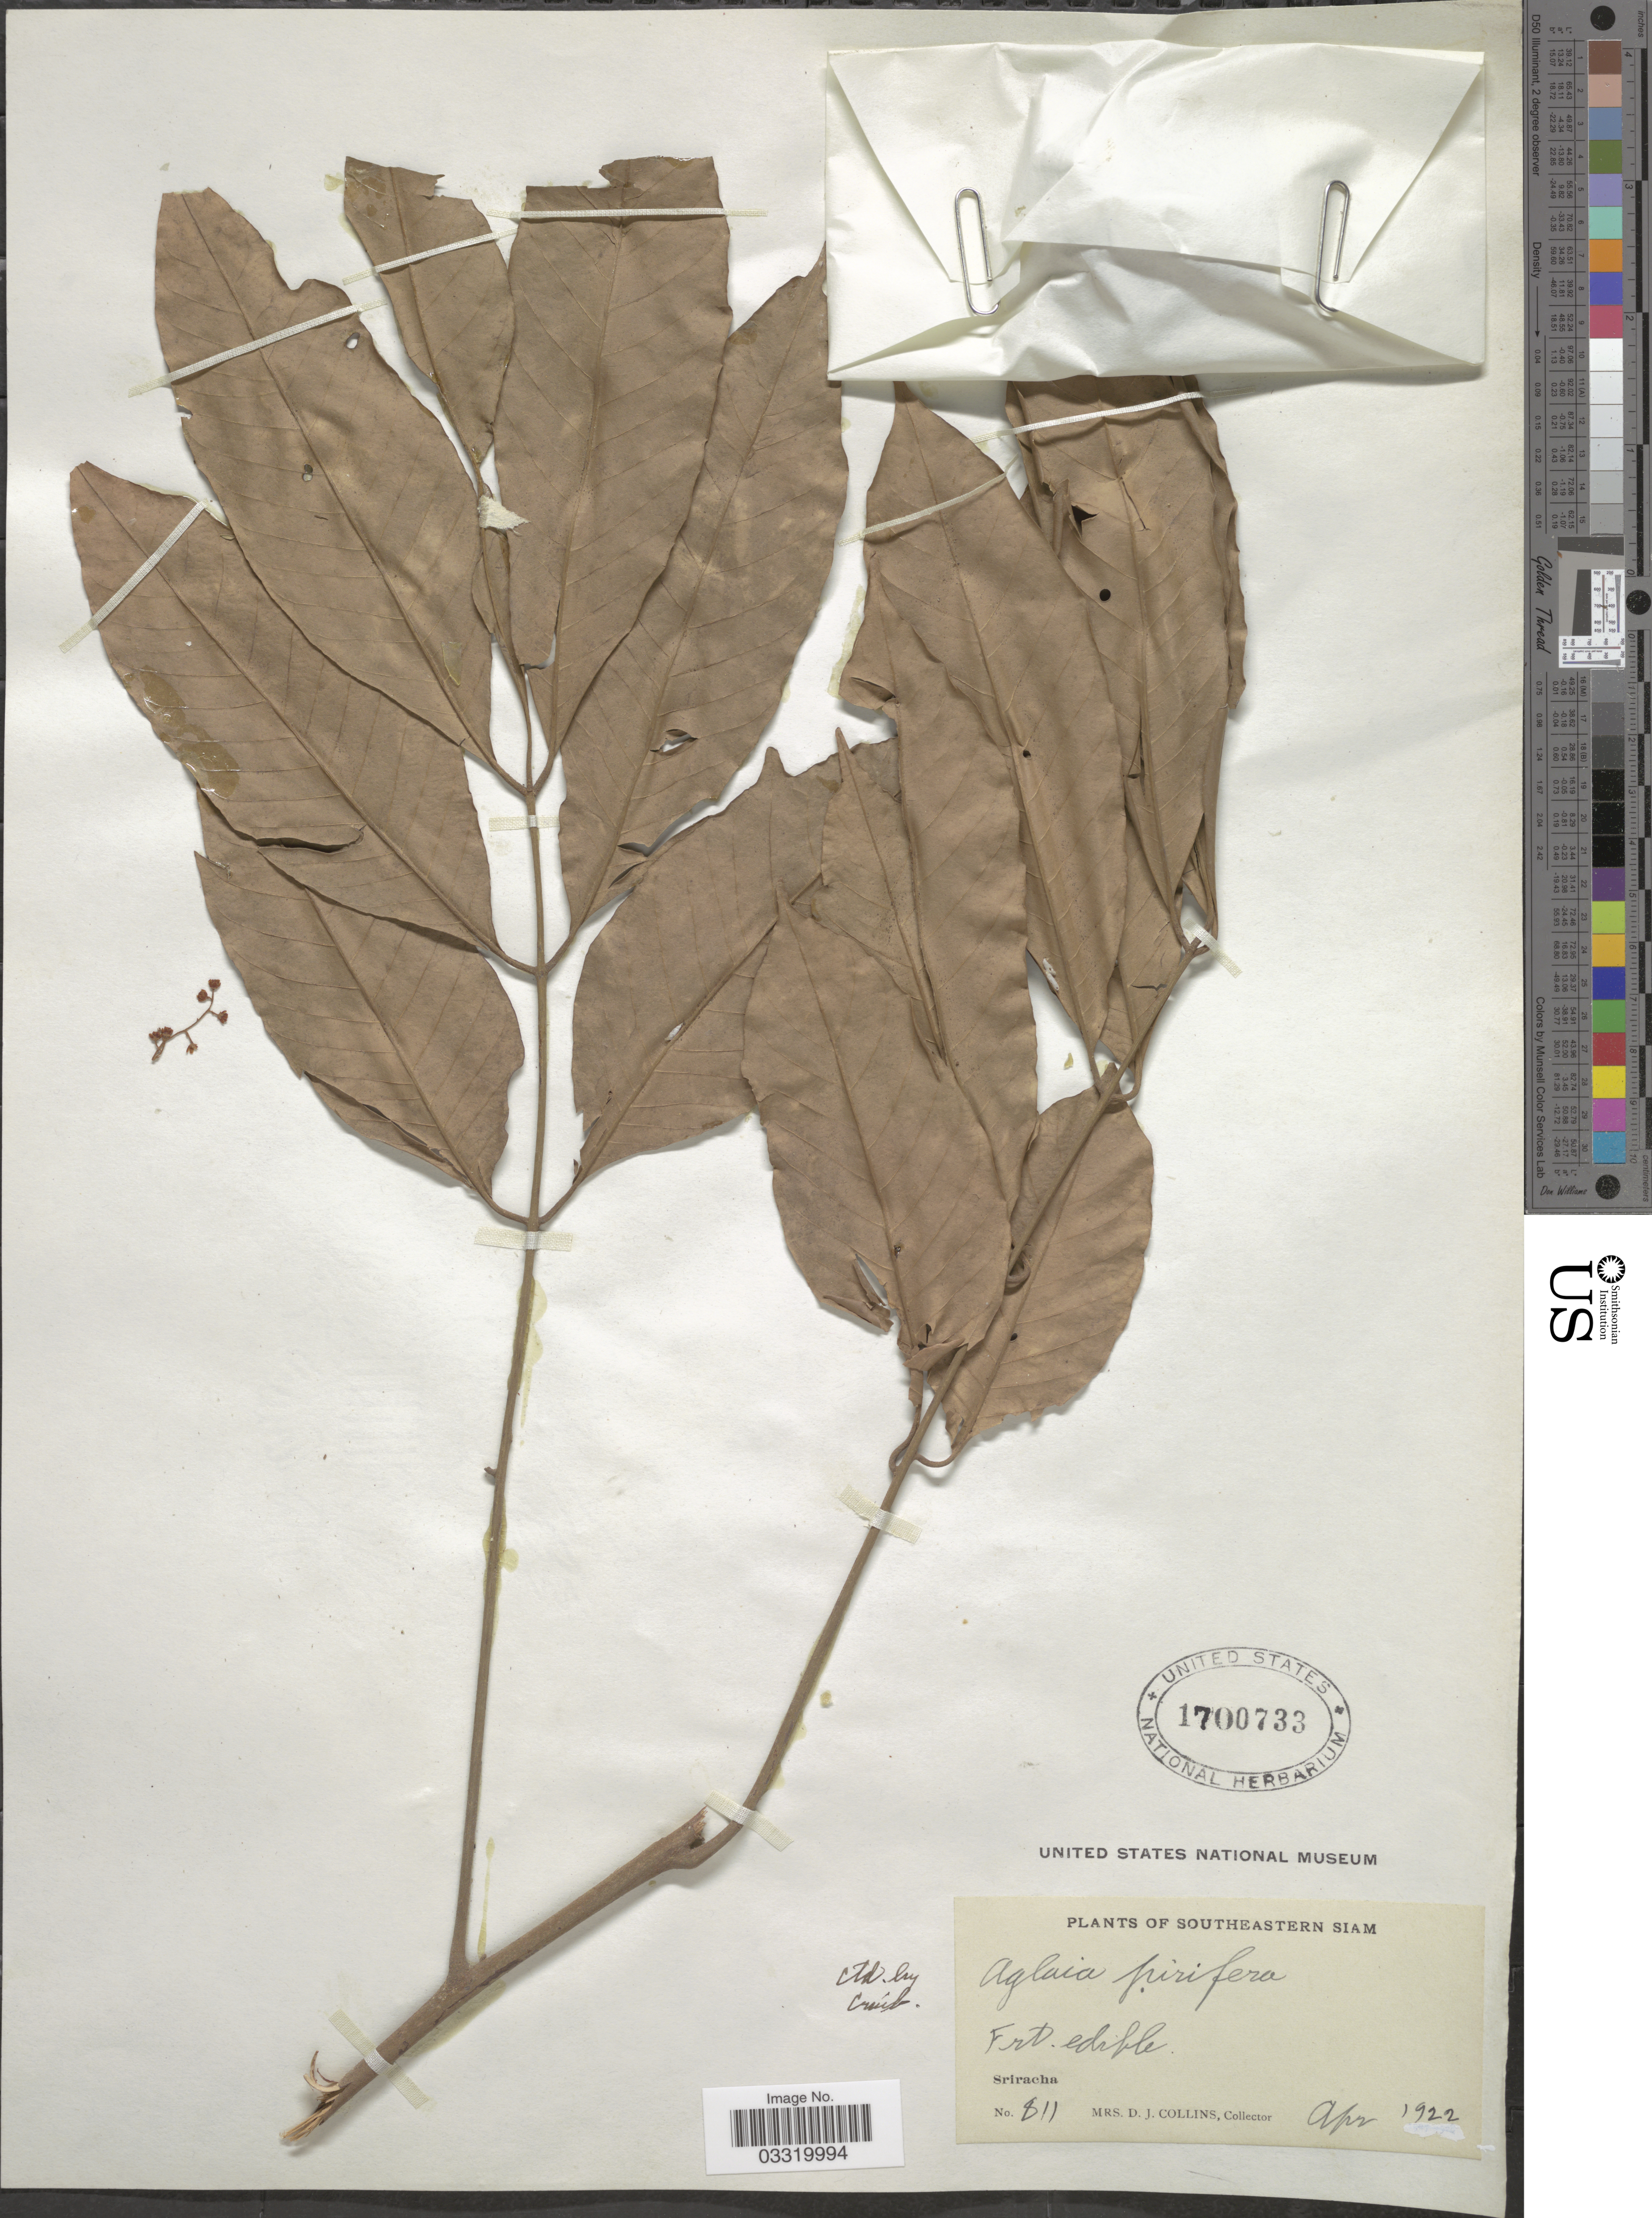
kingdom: Plantae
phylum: Tracheophyta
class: Magnoliopsida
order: Sapindales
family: Meliaceae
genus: Aglaia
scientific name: Aglaia edulis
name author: (Roxb.) Wall.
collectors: Mrs. D. J. Collins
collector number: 811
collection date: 1922-04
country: Thailand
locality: Southeastern Siam. Sriracha.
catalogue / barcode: US 1700733